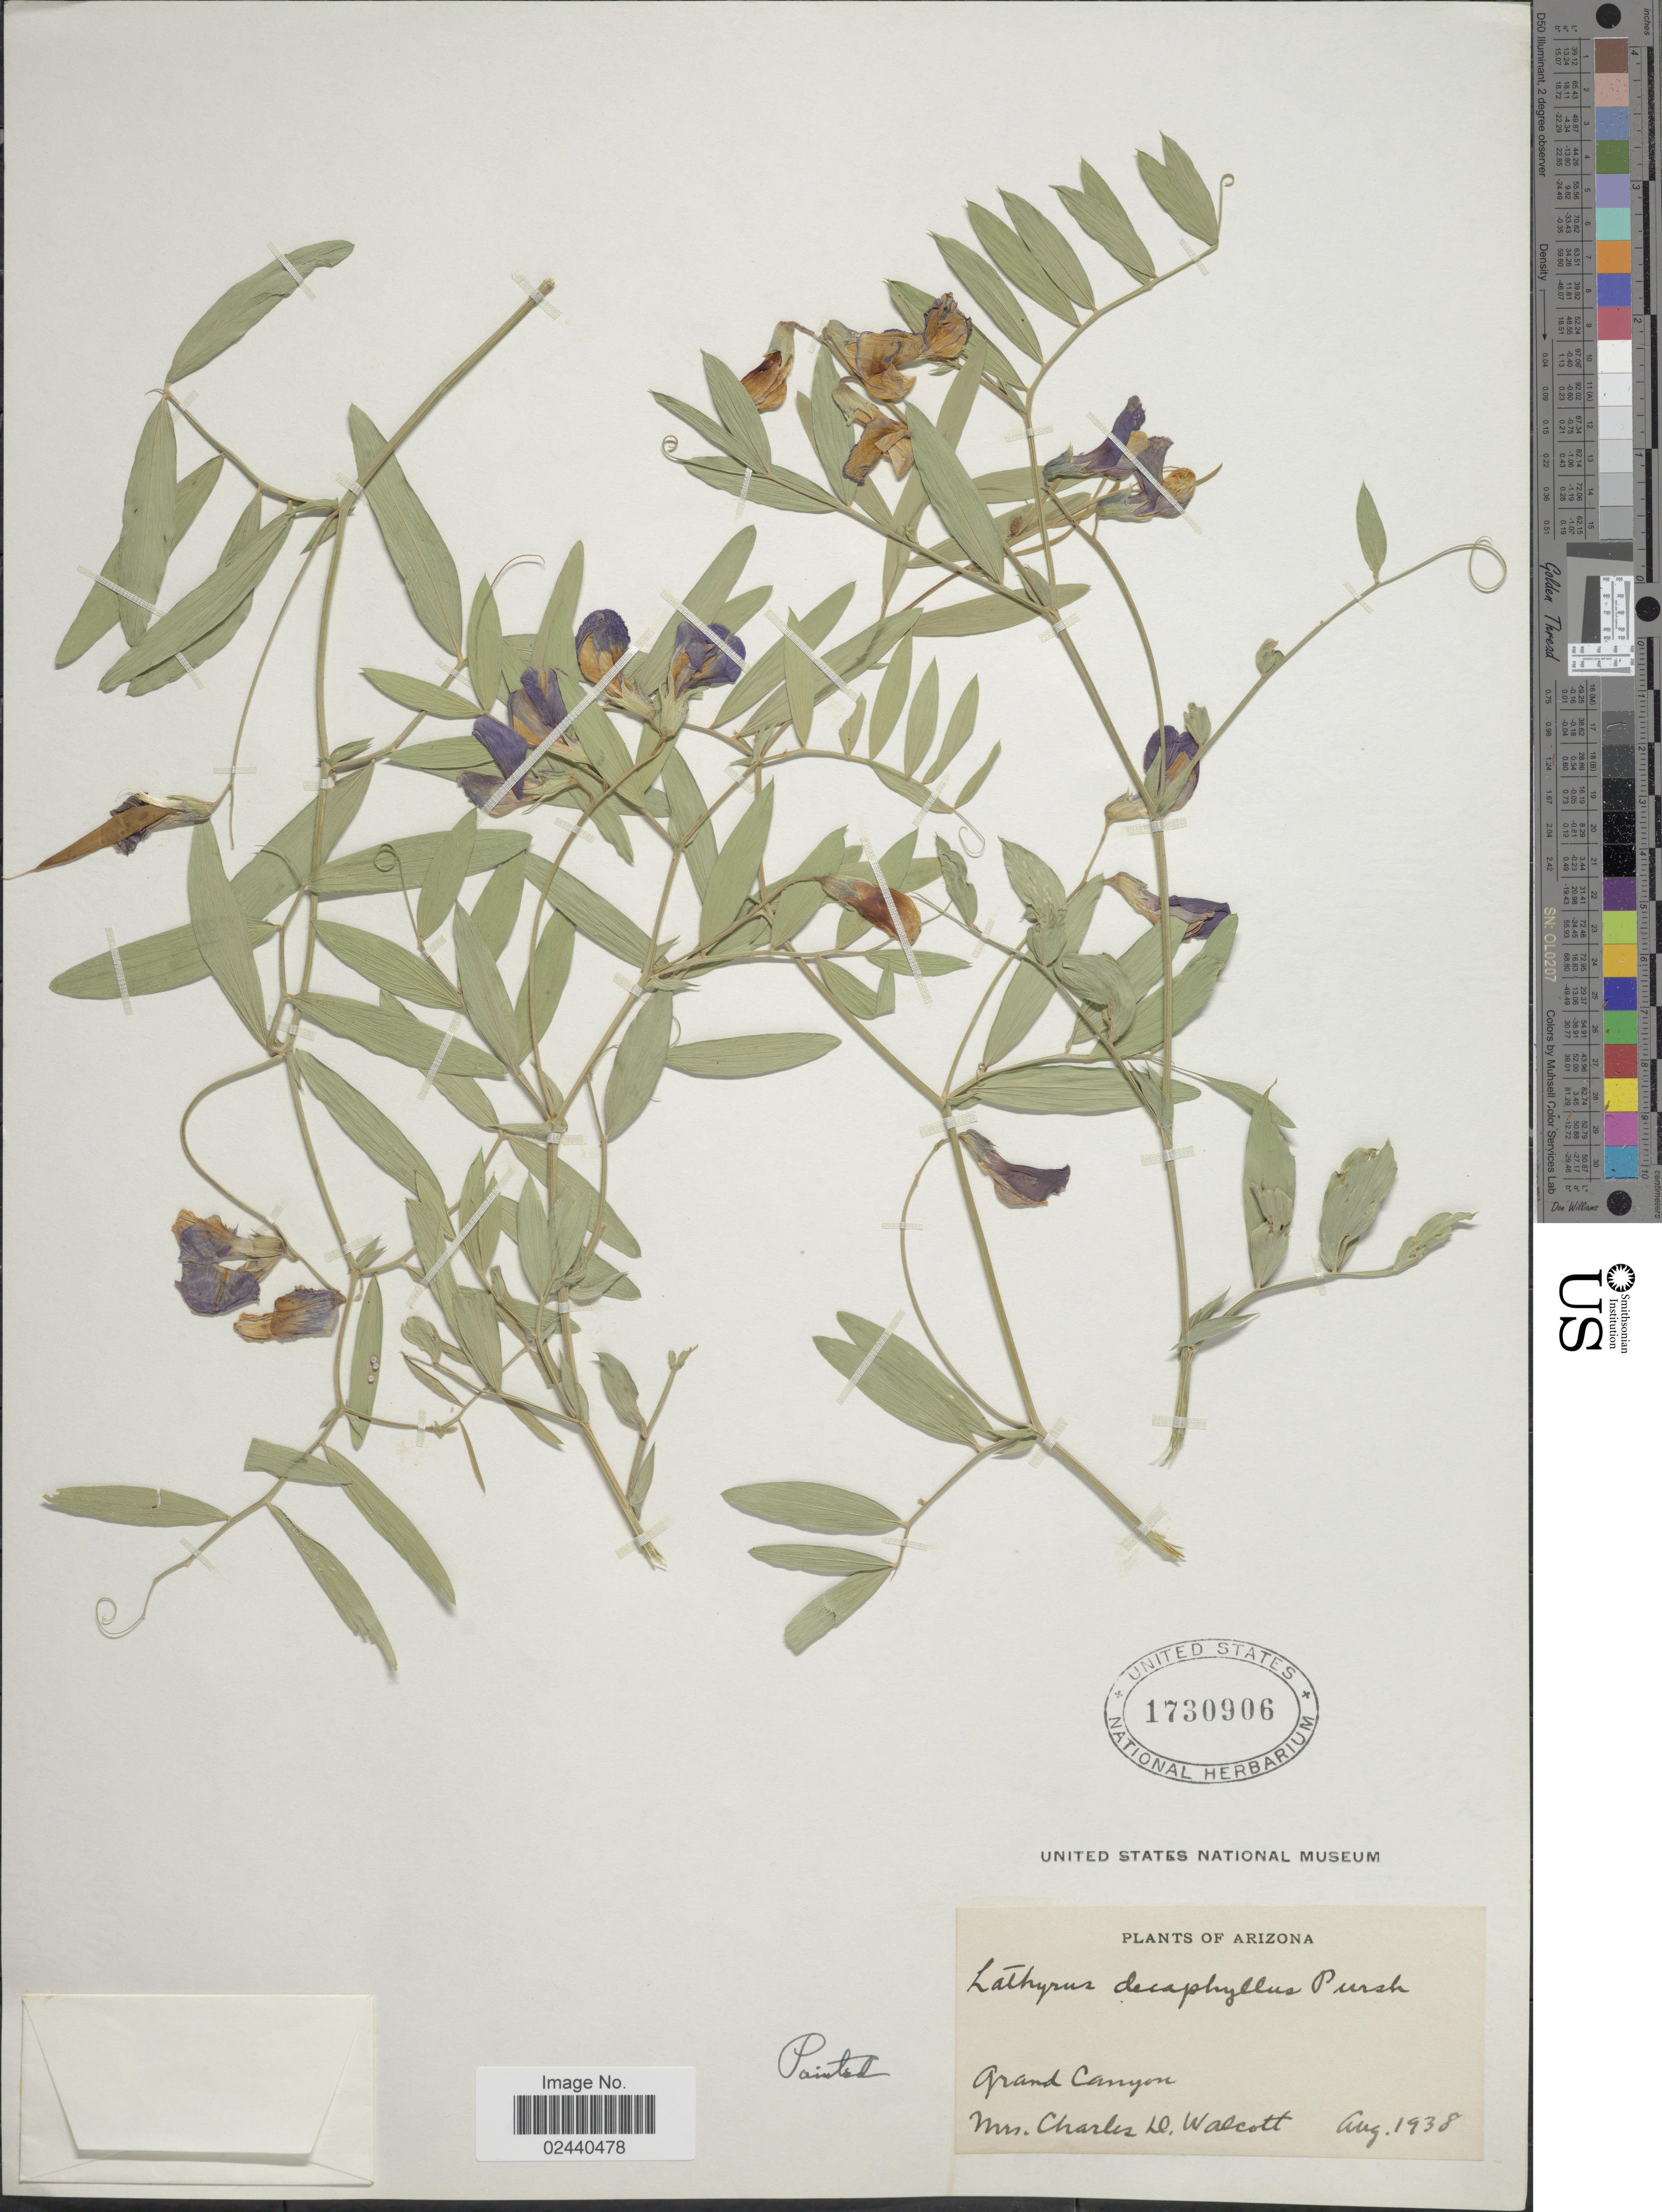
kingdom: Plantae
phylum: Tracheophyta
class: Magnoliopsida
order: Fabales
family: Fabaceae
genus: Lathyrus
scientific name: Lathyrus eucosmus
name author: Butters & H. St. John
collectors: C. Walcott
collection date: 1938-08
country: United States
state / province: Arizona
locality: Grand Canyon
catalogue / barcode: US 1730906